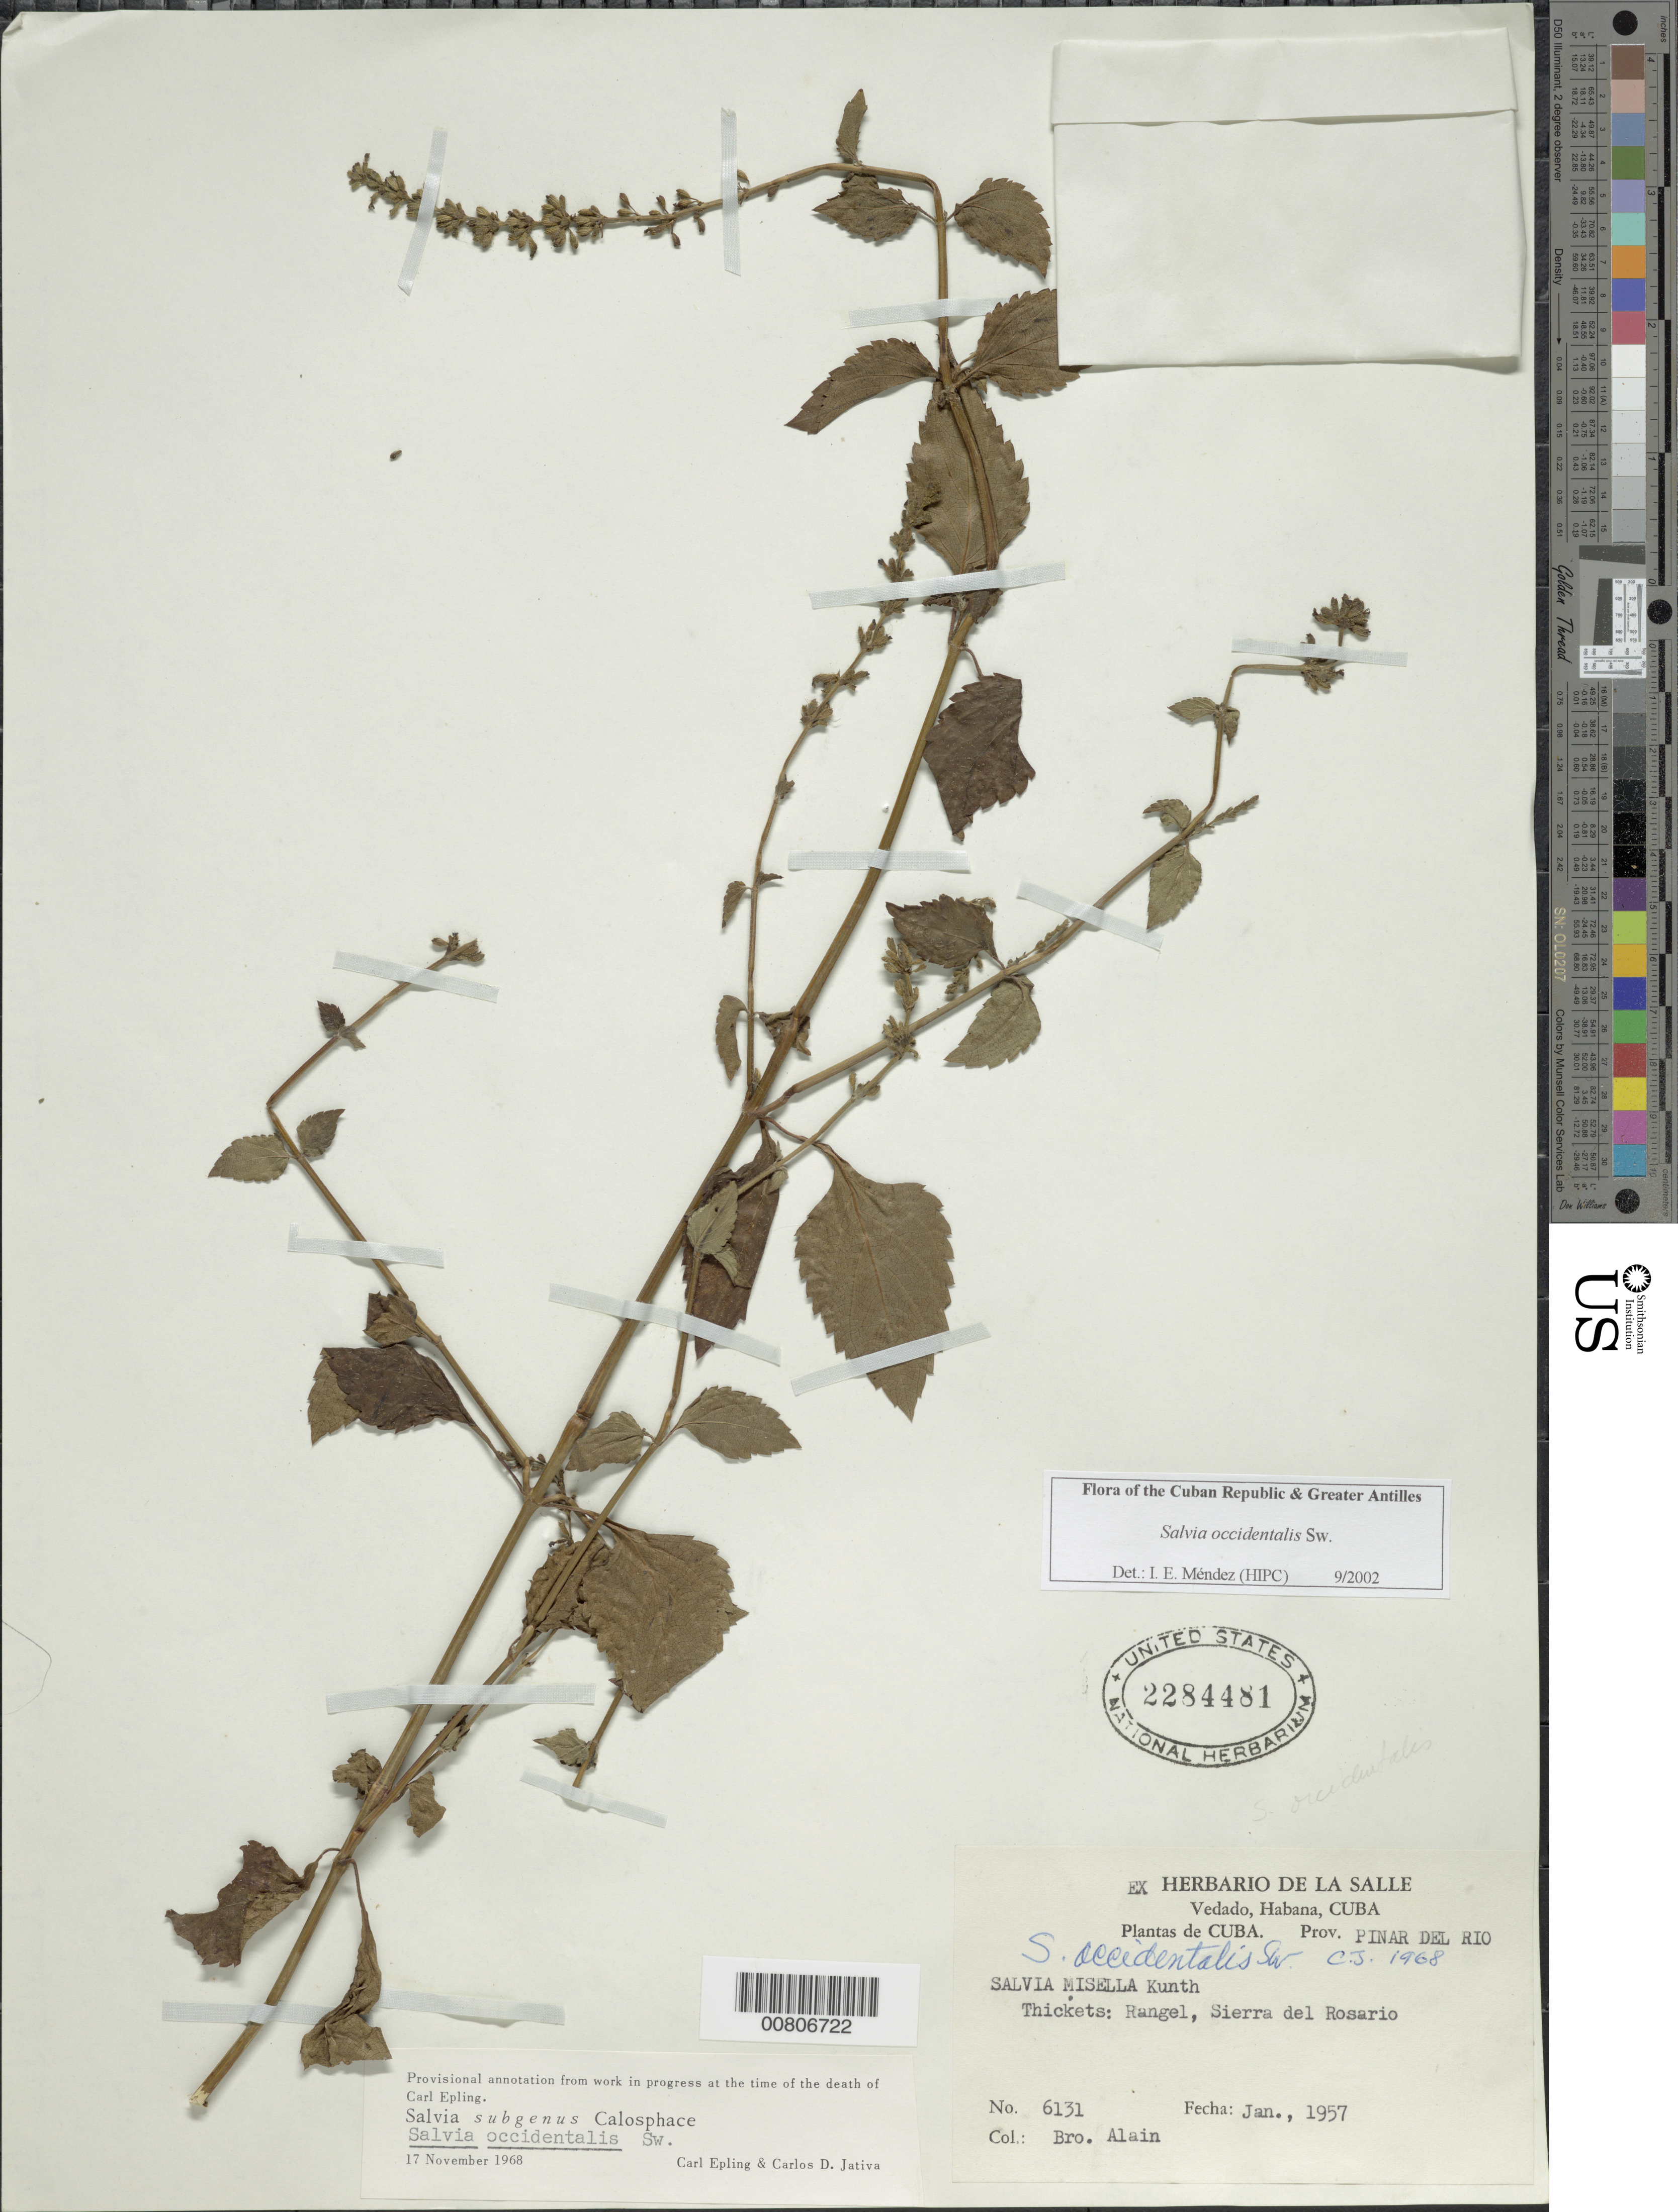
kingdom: Plantae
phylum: Tracheophyta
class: Magnoliopsida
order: Lamiales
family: Lamiaceae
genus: Salvia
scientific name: Salvia occidentalis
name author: Sw.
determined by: Méndez, Isidro E., (HIPC)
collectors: A. H. Liogier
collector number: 6131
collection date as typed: Jan 1957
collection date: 1957-01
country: Cuba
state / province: Pinar del Rio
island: Cuba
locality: Rangel, Sierra del Rosario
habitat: Thickets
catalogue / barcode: US 2284481